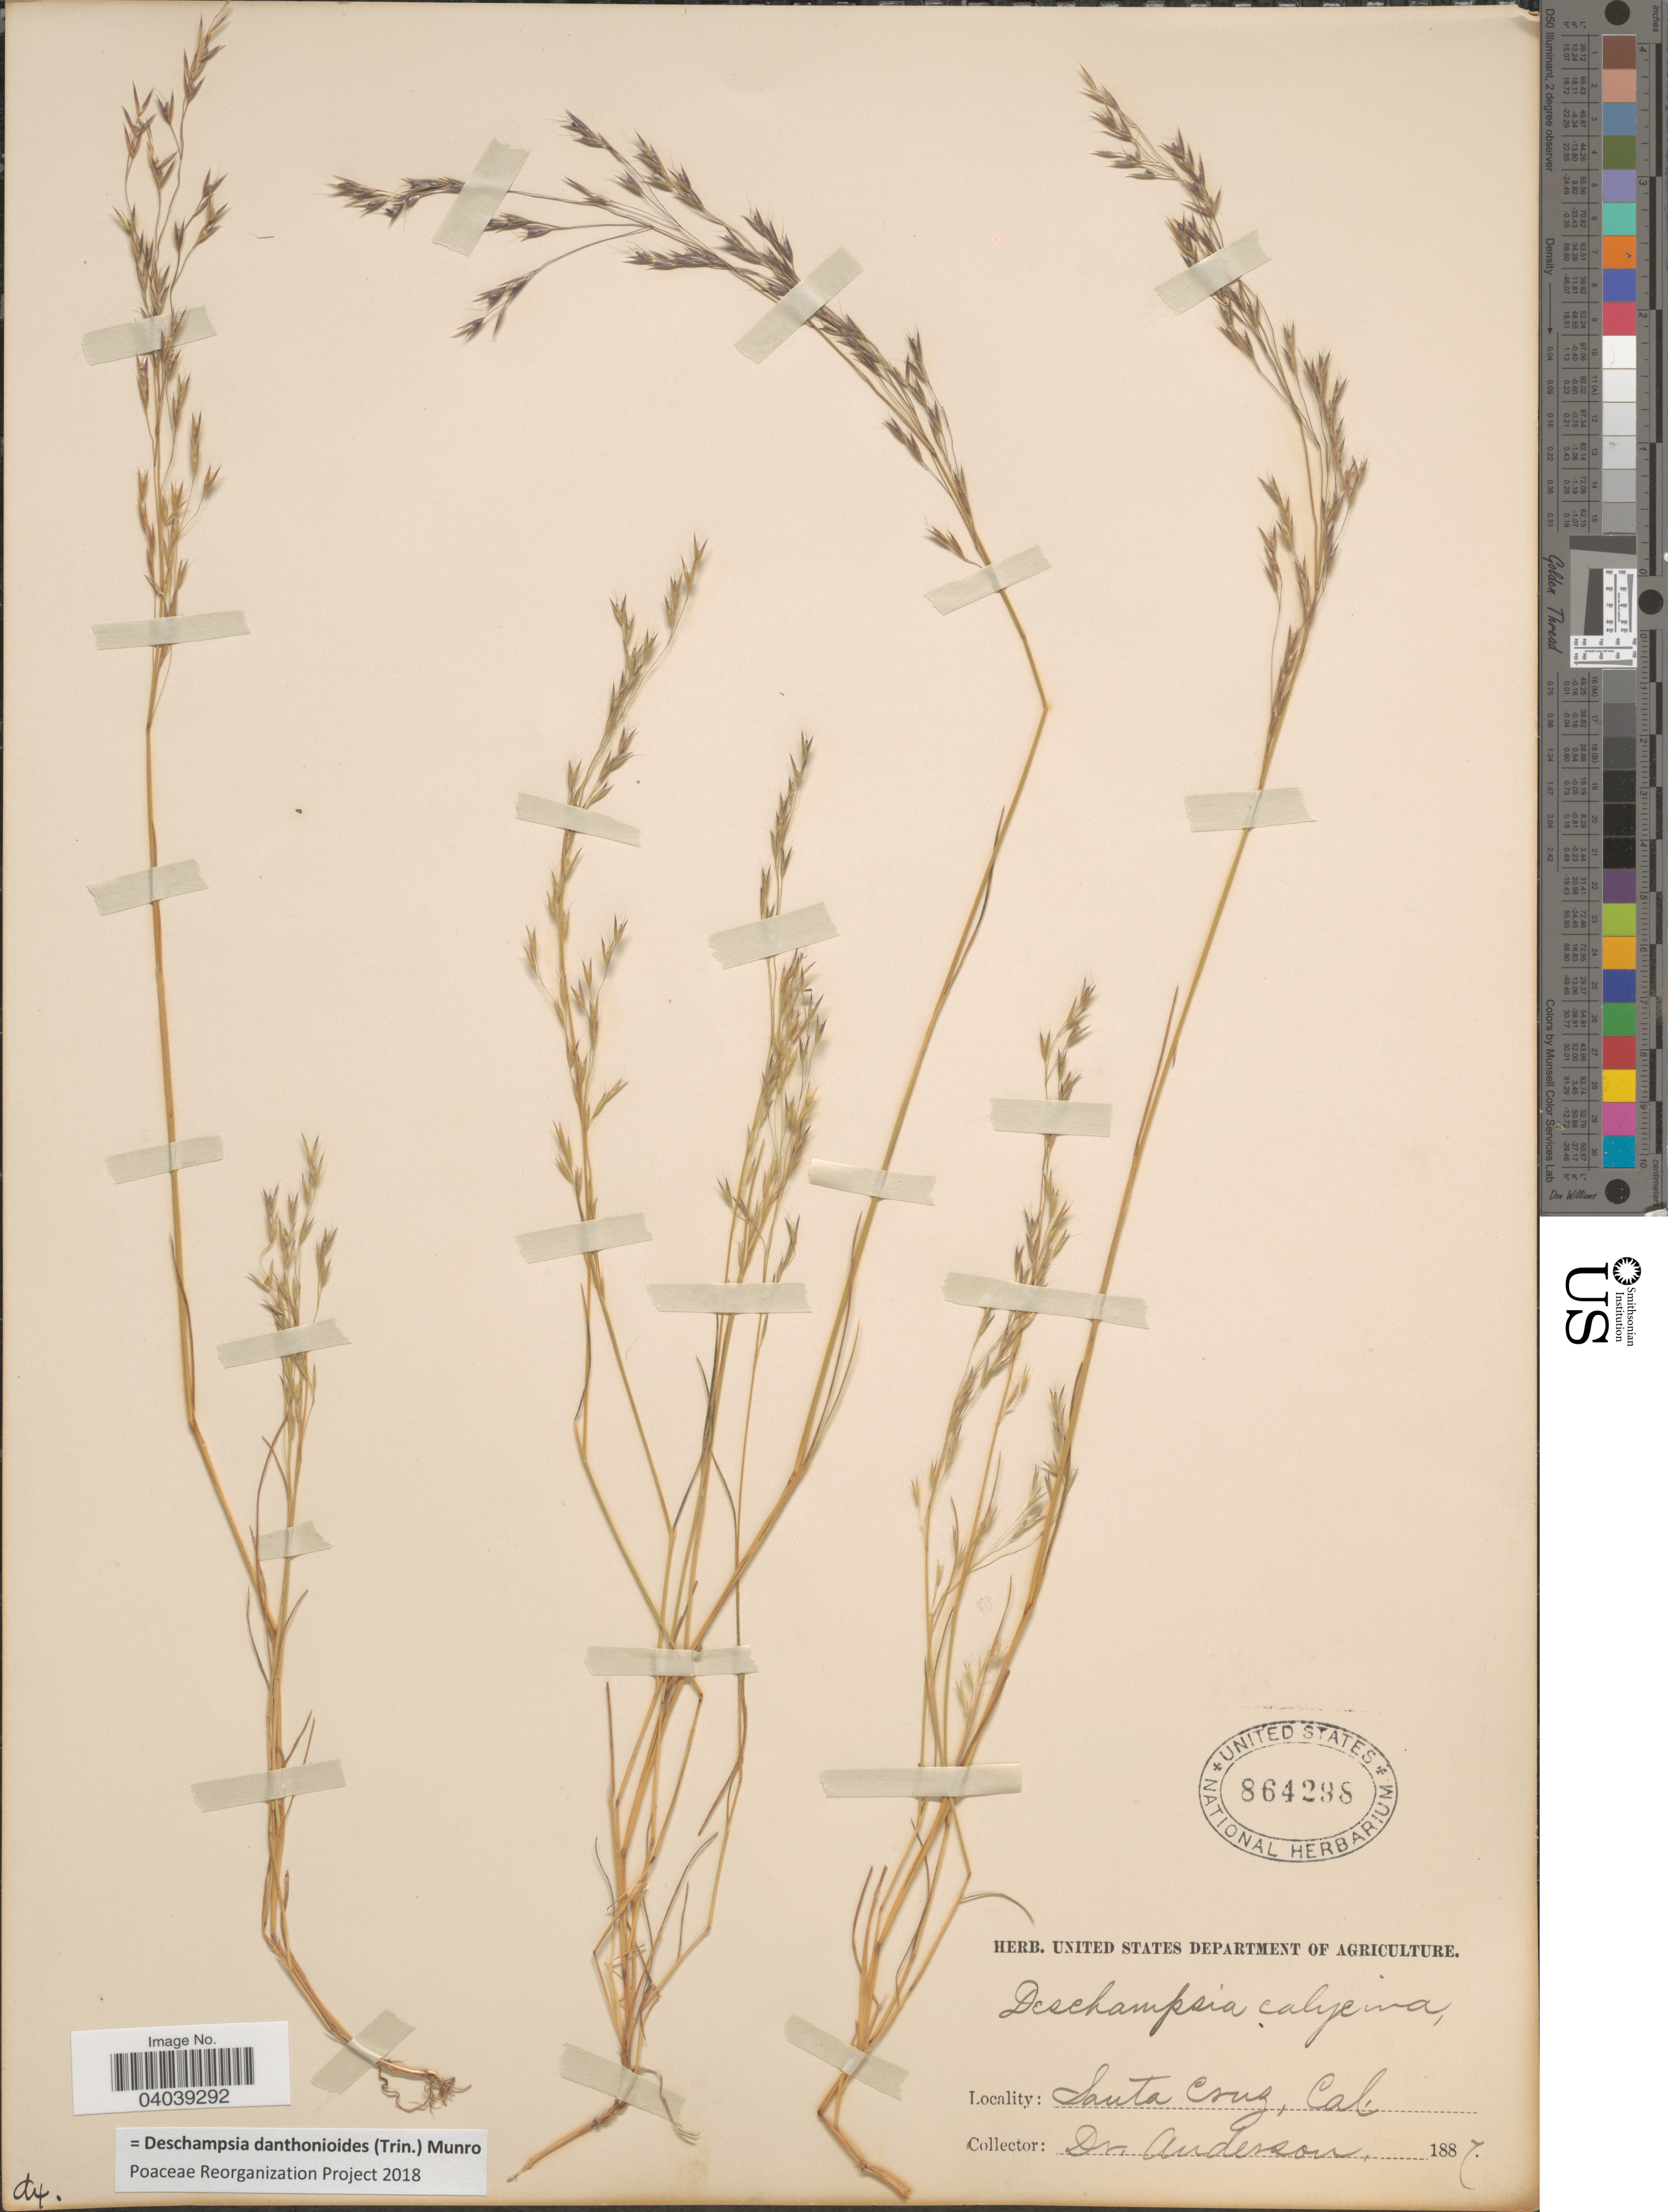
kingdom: Plantae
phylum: Tracheophyta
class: Liliopsida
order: Poales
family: Poaceae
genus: Deschampsia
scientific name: Deschampsia danthonioides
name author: (Trin.) Munro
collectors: -. Anderson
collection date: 1887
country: United States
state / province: California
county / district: Santa Cruz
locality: Santa Cruz.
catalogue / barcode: US 864298